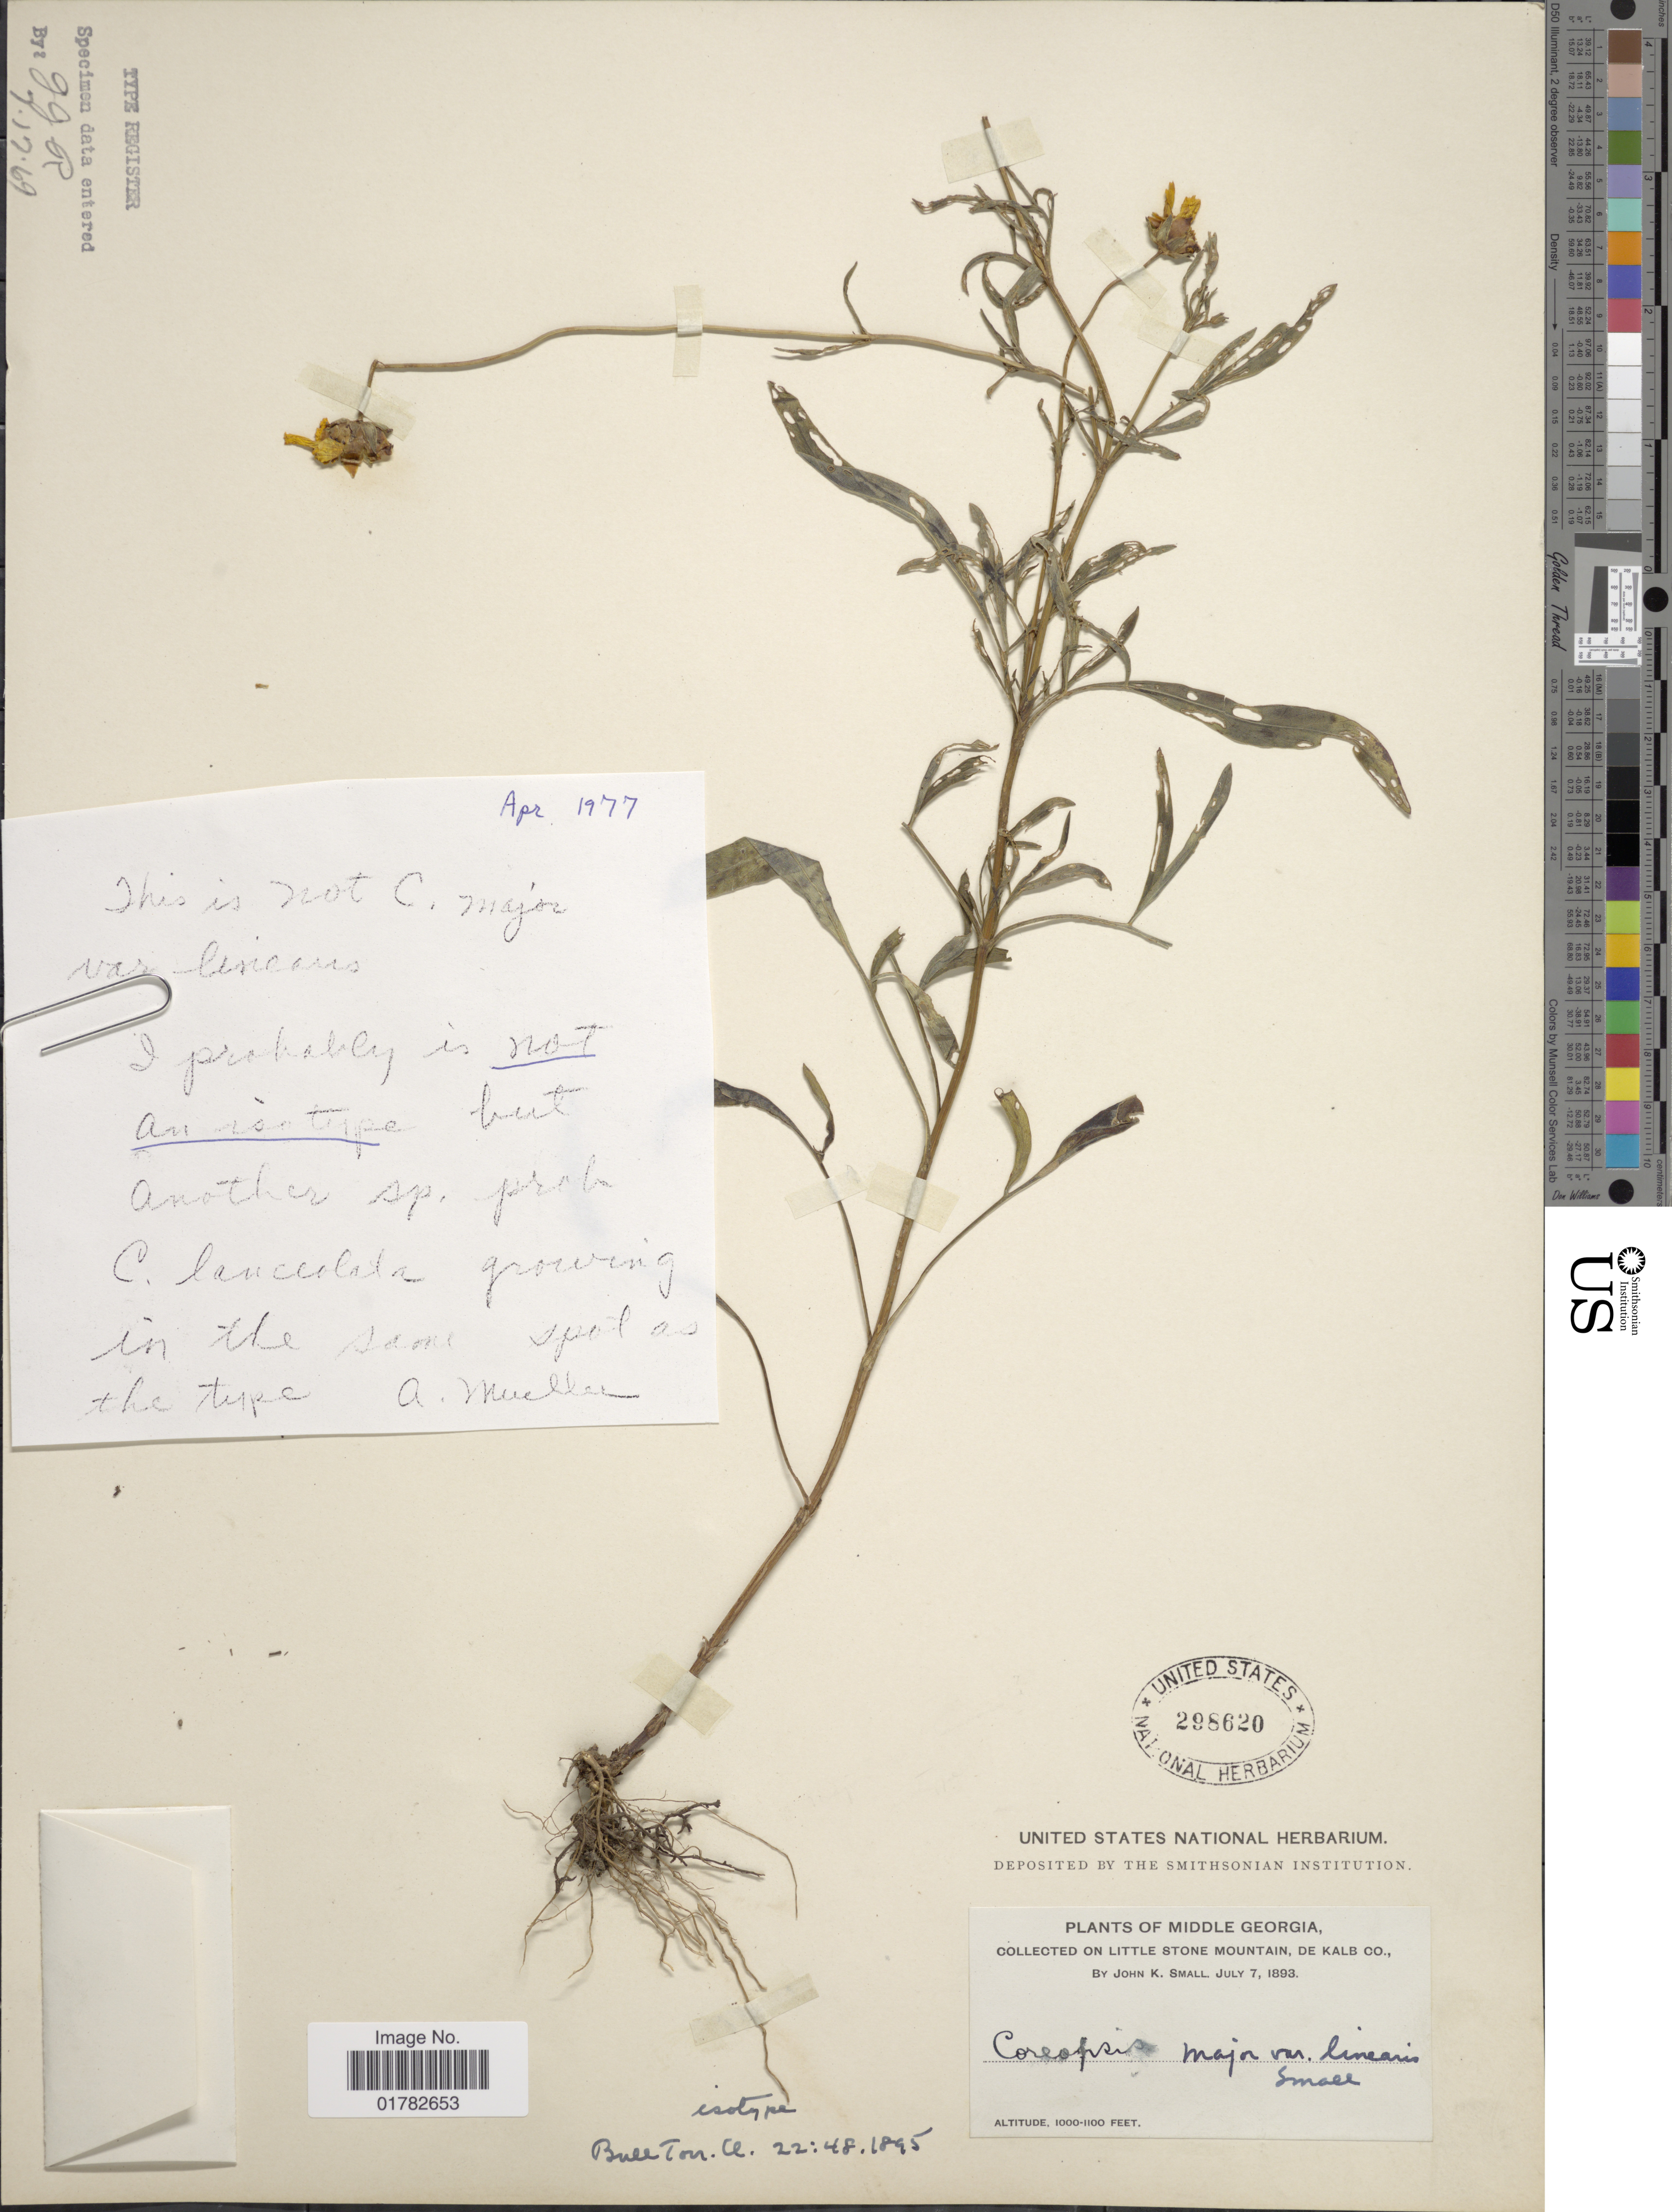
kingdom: Plantae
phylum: Tracheophyta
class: Magnoliopsida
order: Asterales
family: Asteraceae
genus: Coreopsis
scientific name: Coreopsis lanceolata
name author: L.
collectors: J. K. Small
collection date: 1893-07-07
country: United States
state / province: Georgia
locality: Middle Georgia, Little Stone Mountain, De Kalb Co.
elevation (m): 305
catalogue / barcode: US 298620